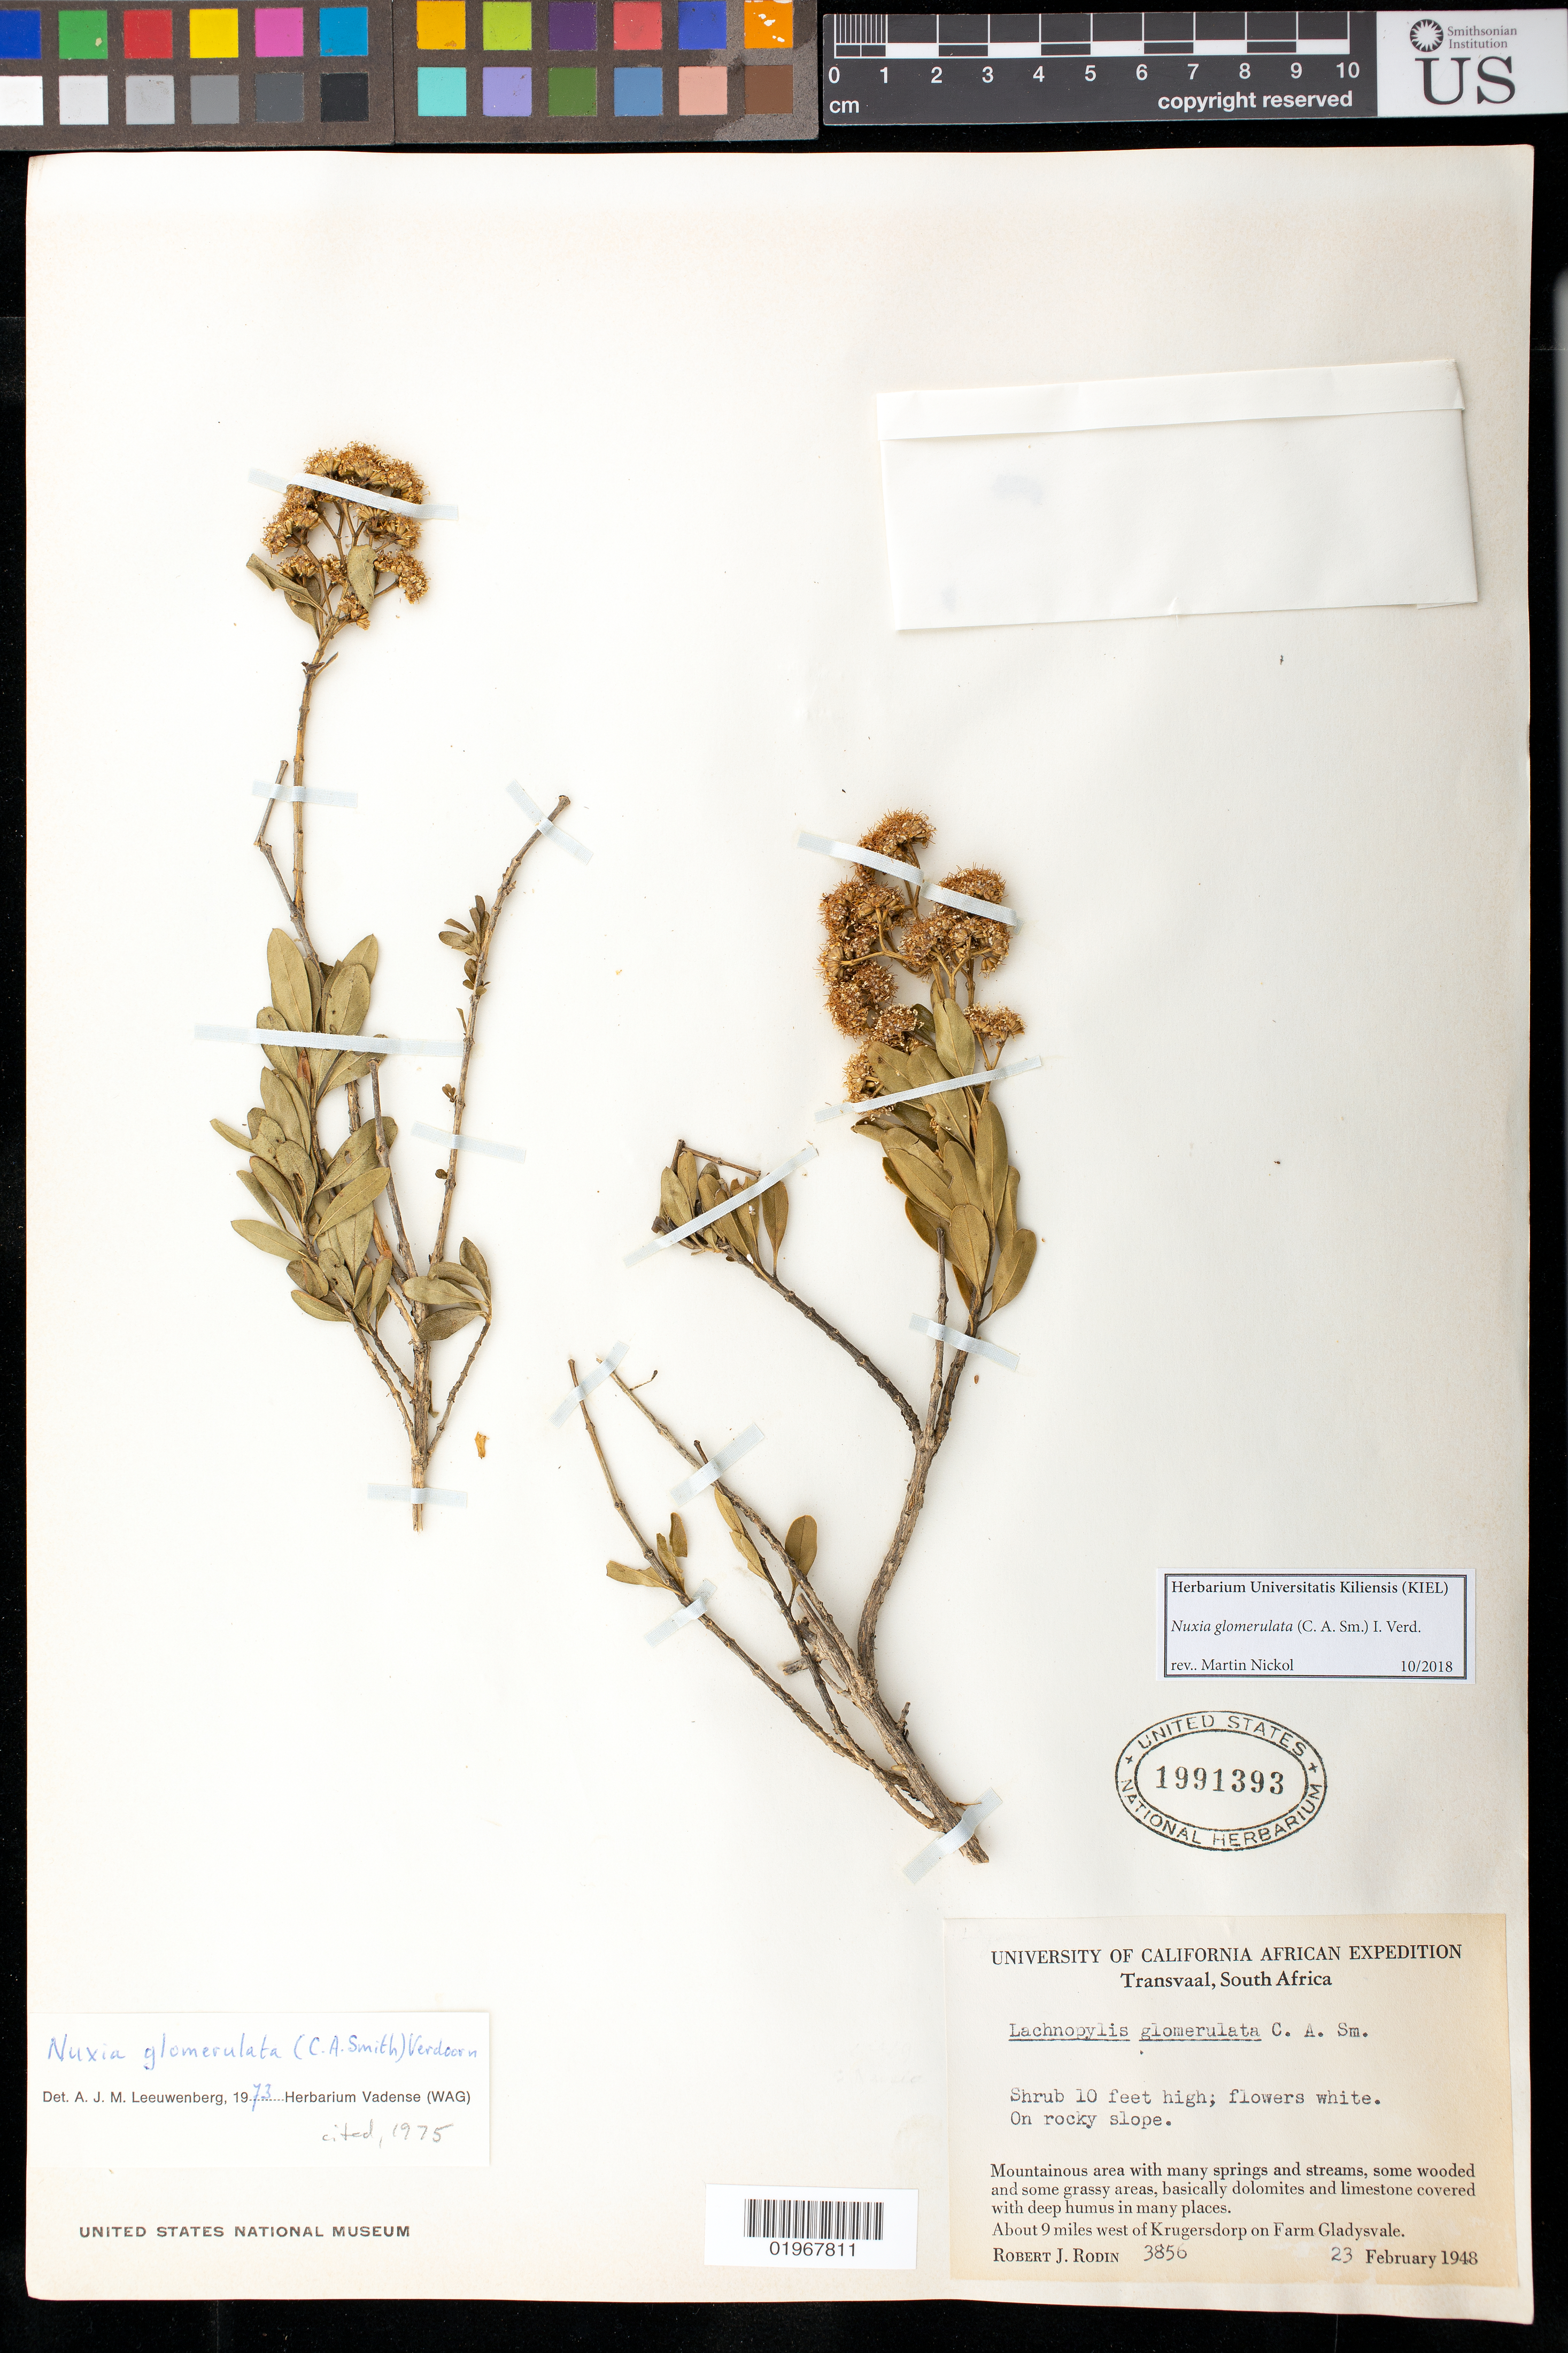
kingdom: Plantae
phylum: Tracheophyta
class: Magnoliopsida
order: Lamiales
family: Stilbaceae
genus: Nuxia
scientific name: Nuxia glomerulata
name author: Verd.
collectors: R. J. Rodin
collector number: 3856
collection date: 1948-02-23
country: South Africa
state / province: Gauteng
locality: About 9 mi W of Krugersdorp on Farm Gladysvale. Transvaal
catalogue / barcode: US 1991393